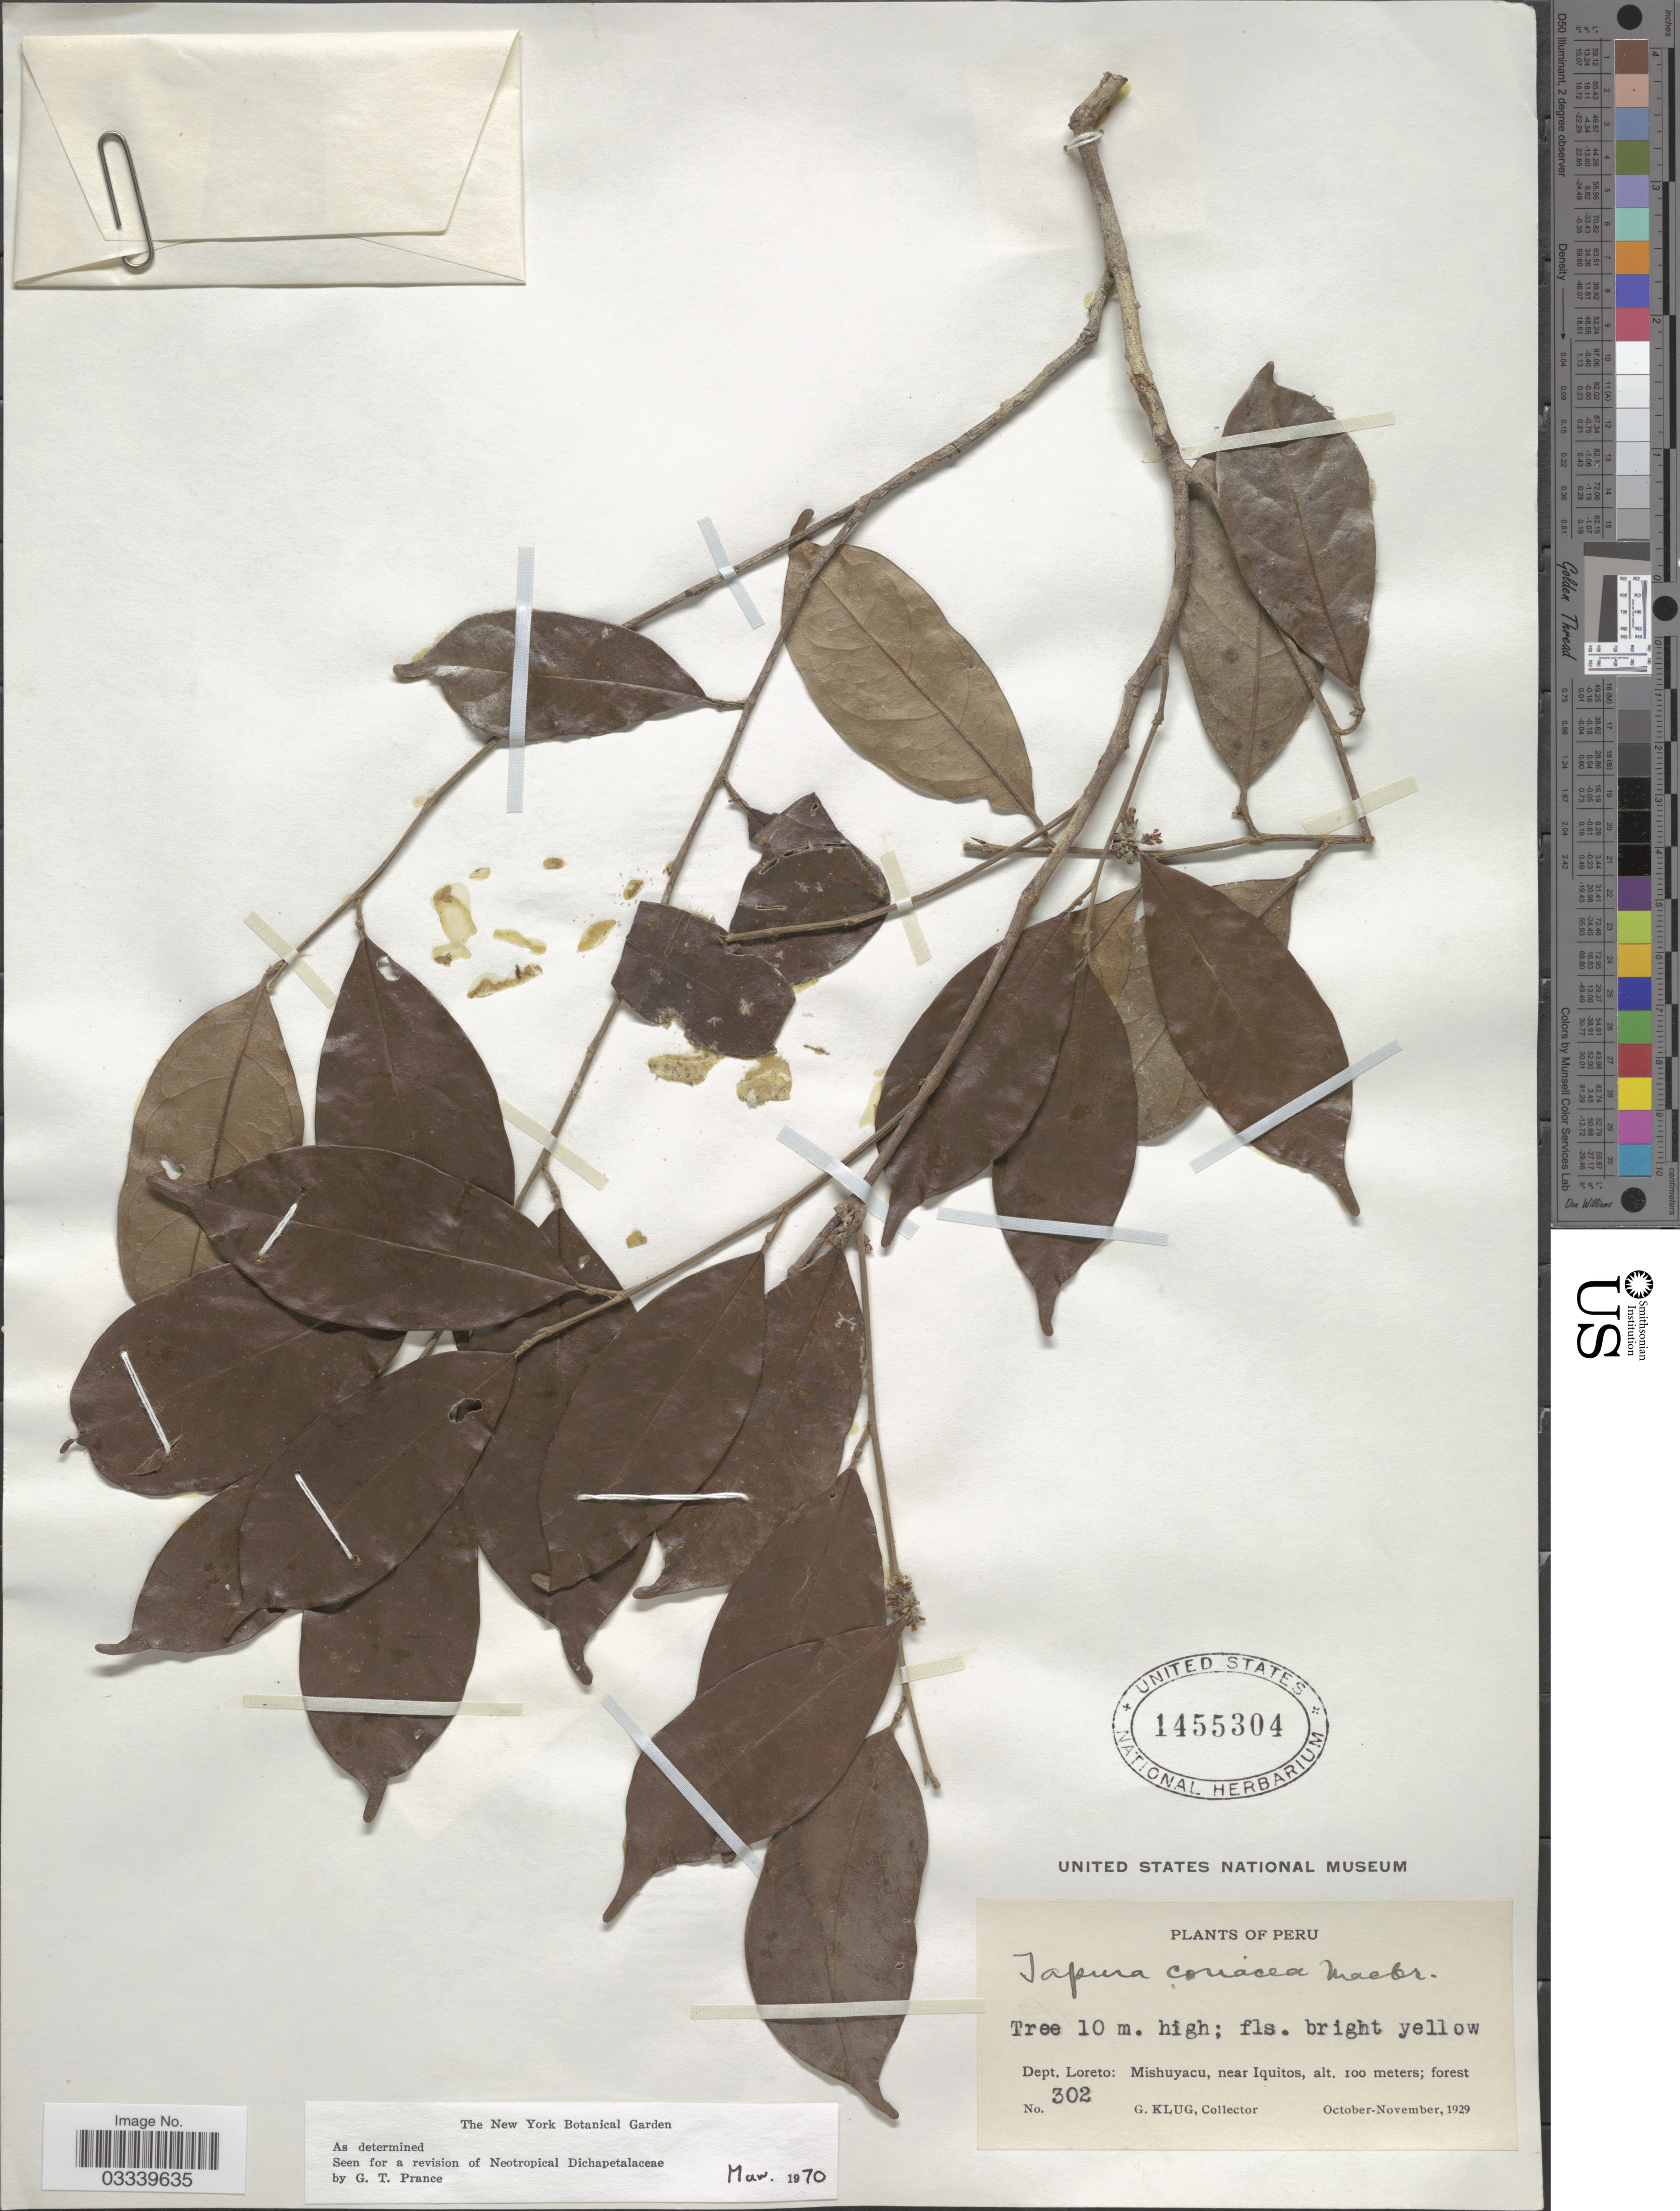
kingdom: Plantae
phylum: Tracheophyta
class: Magnoliopsida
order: Malpighiales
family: Dichapetalaceae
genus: Tapura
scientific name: Tapura coriacea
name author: J.F. Macbr.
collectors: G. Klug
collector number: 302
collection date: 1929-10/1929-11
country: Peru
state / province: Loreto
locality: Dept. Loreto: Mishuyacu, near Iquitos.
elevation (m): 100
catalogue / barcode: US 1455304